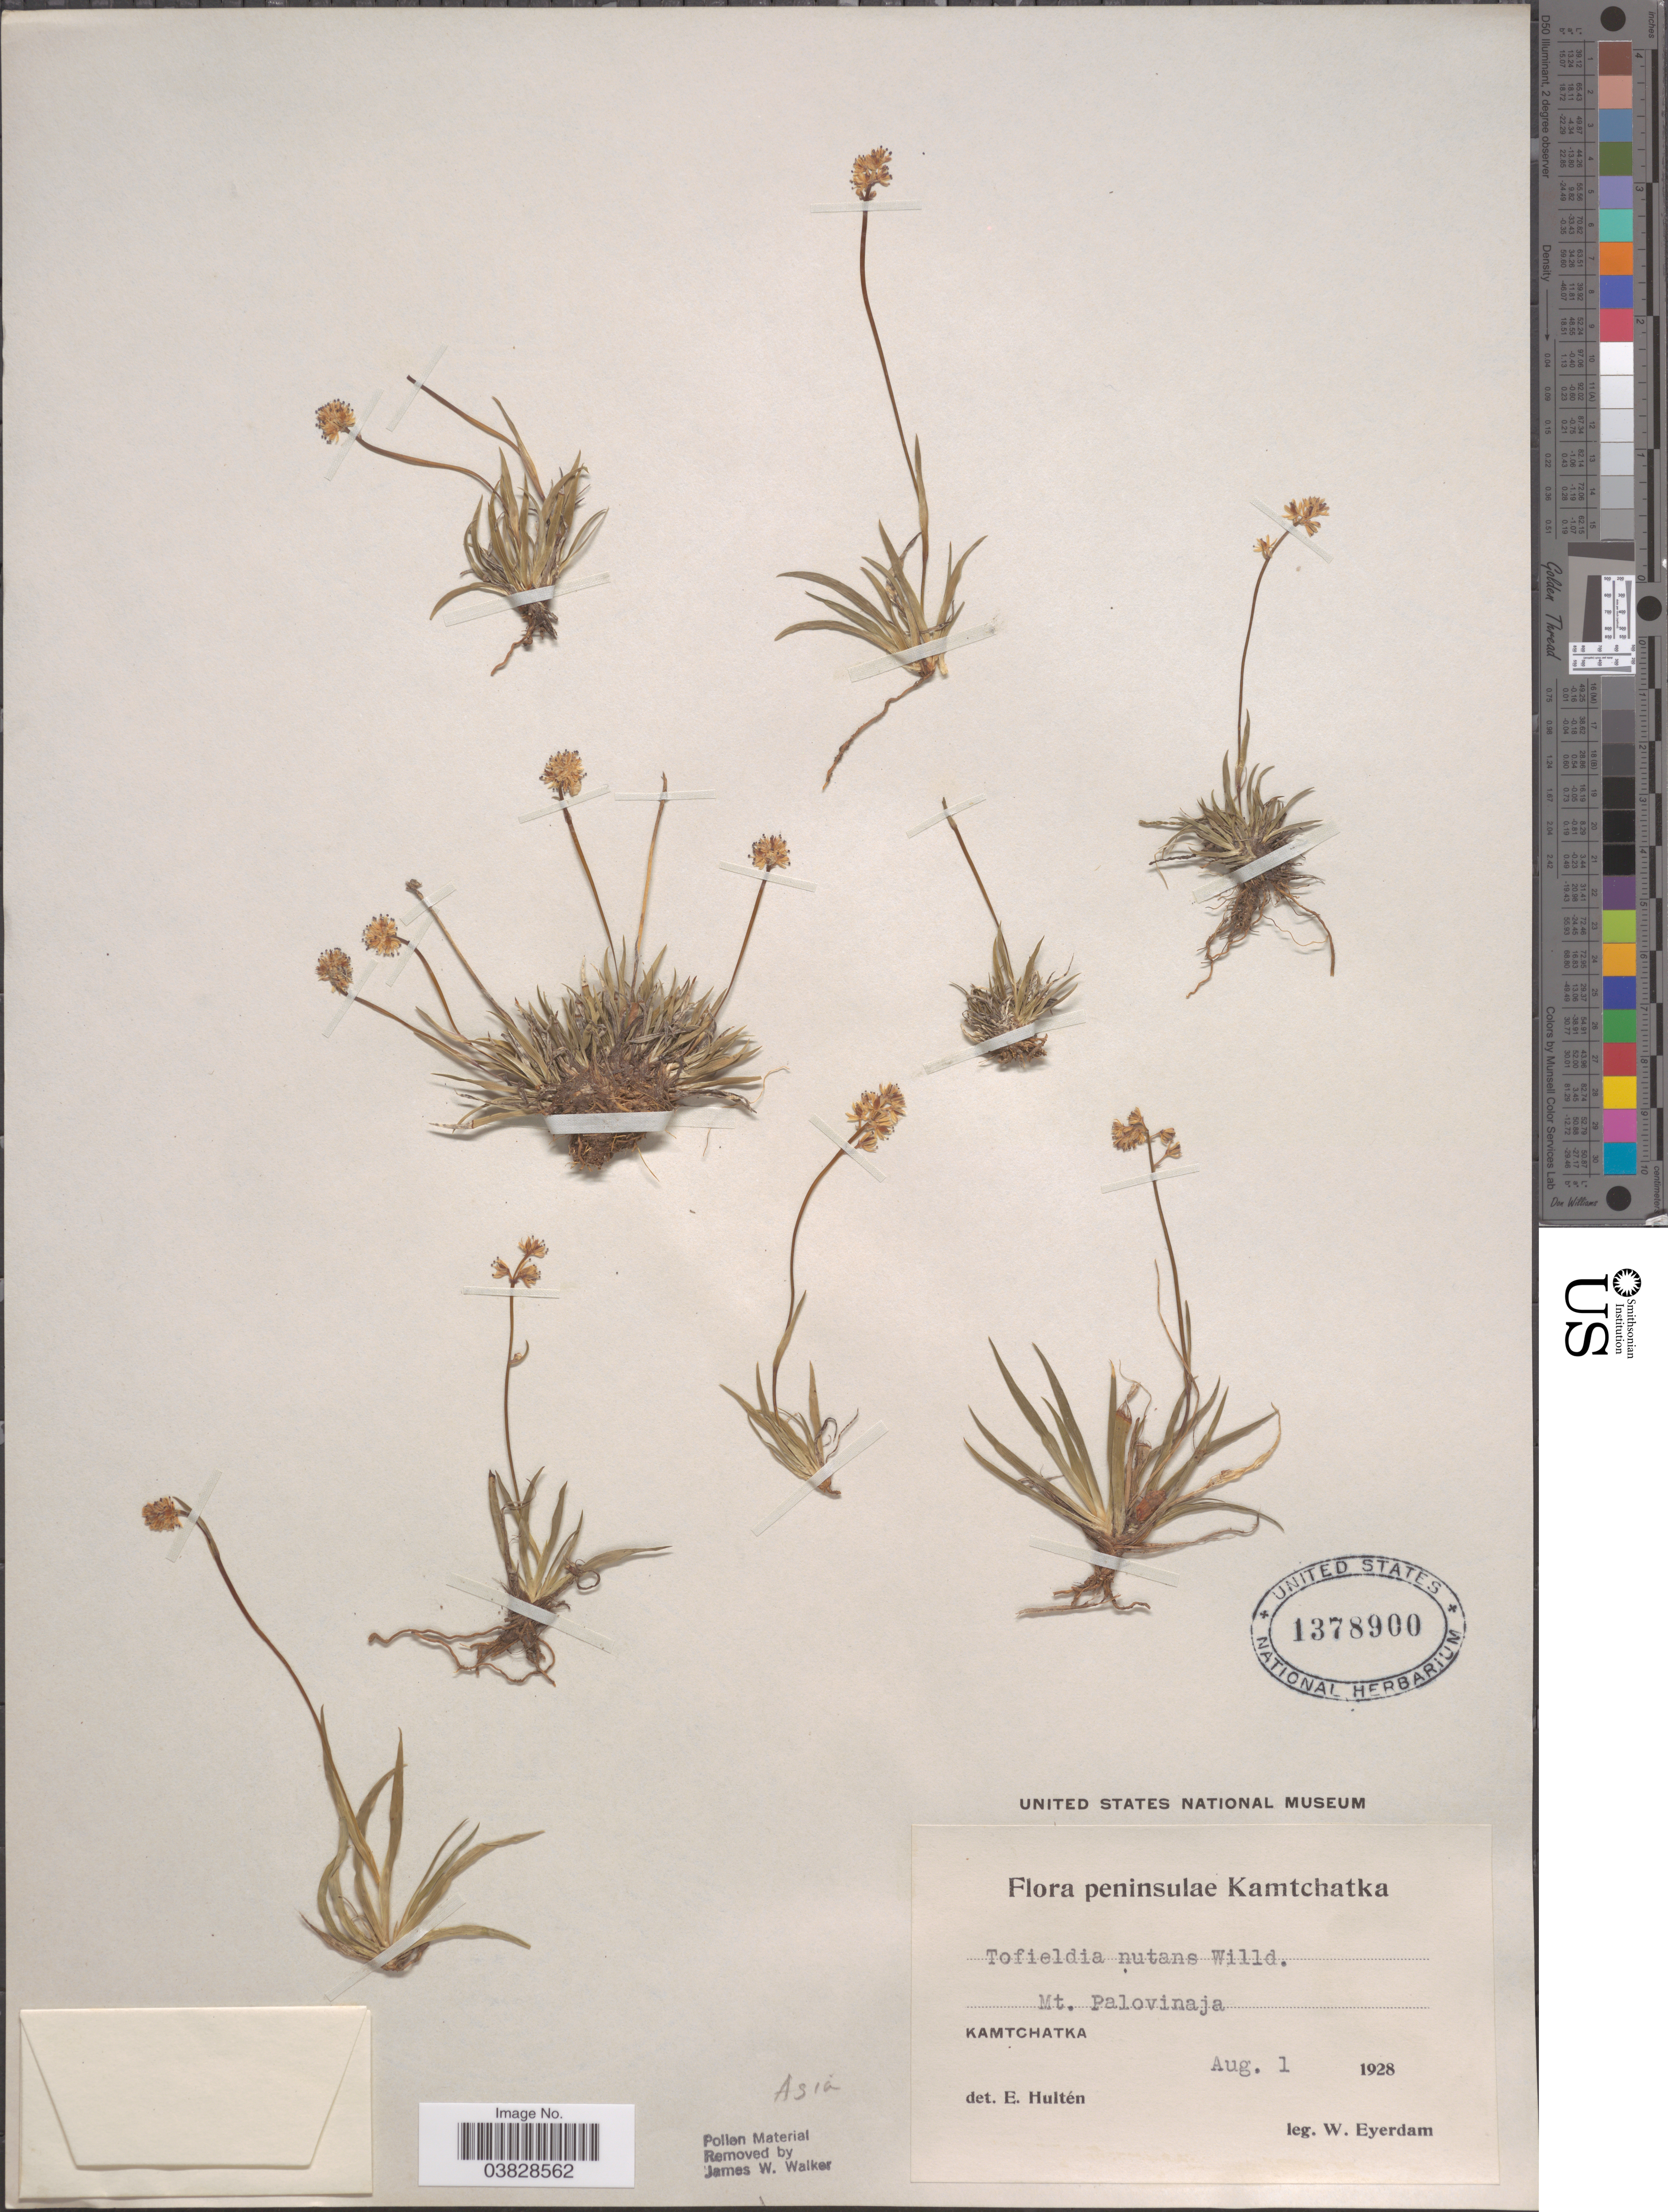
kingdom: Plantae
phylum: Tracheophyta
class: Liliopsida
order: Alismatales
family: Tofieldiaceae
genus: Tofieldia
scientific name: Tofieldia nutans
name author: Willd. ex Schult. f.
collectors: W. J. Eyerdam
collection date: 1928-08-01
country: Russian Federation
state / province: Kamchatka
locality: Peninsula Kamtchatka. Mt. Palovinaja. Kamtchatka.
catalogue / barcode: US 1378900